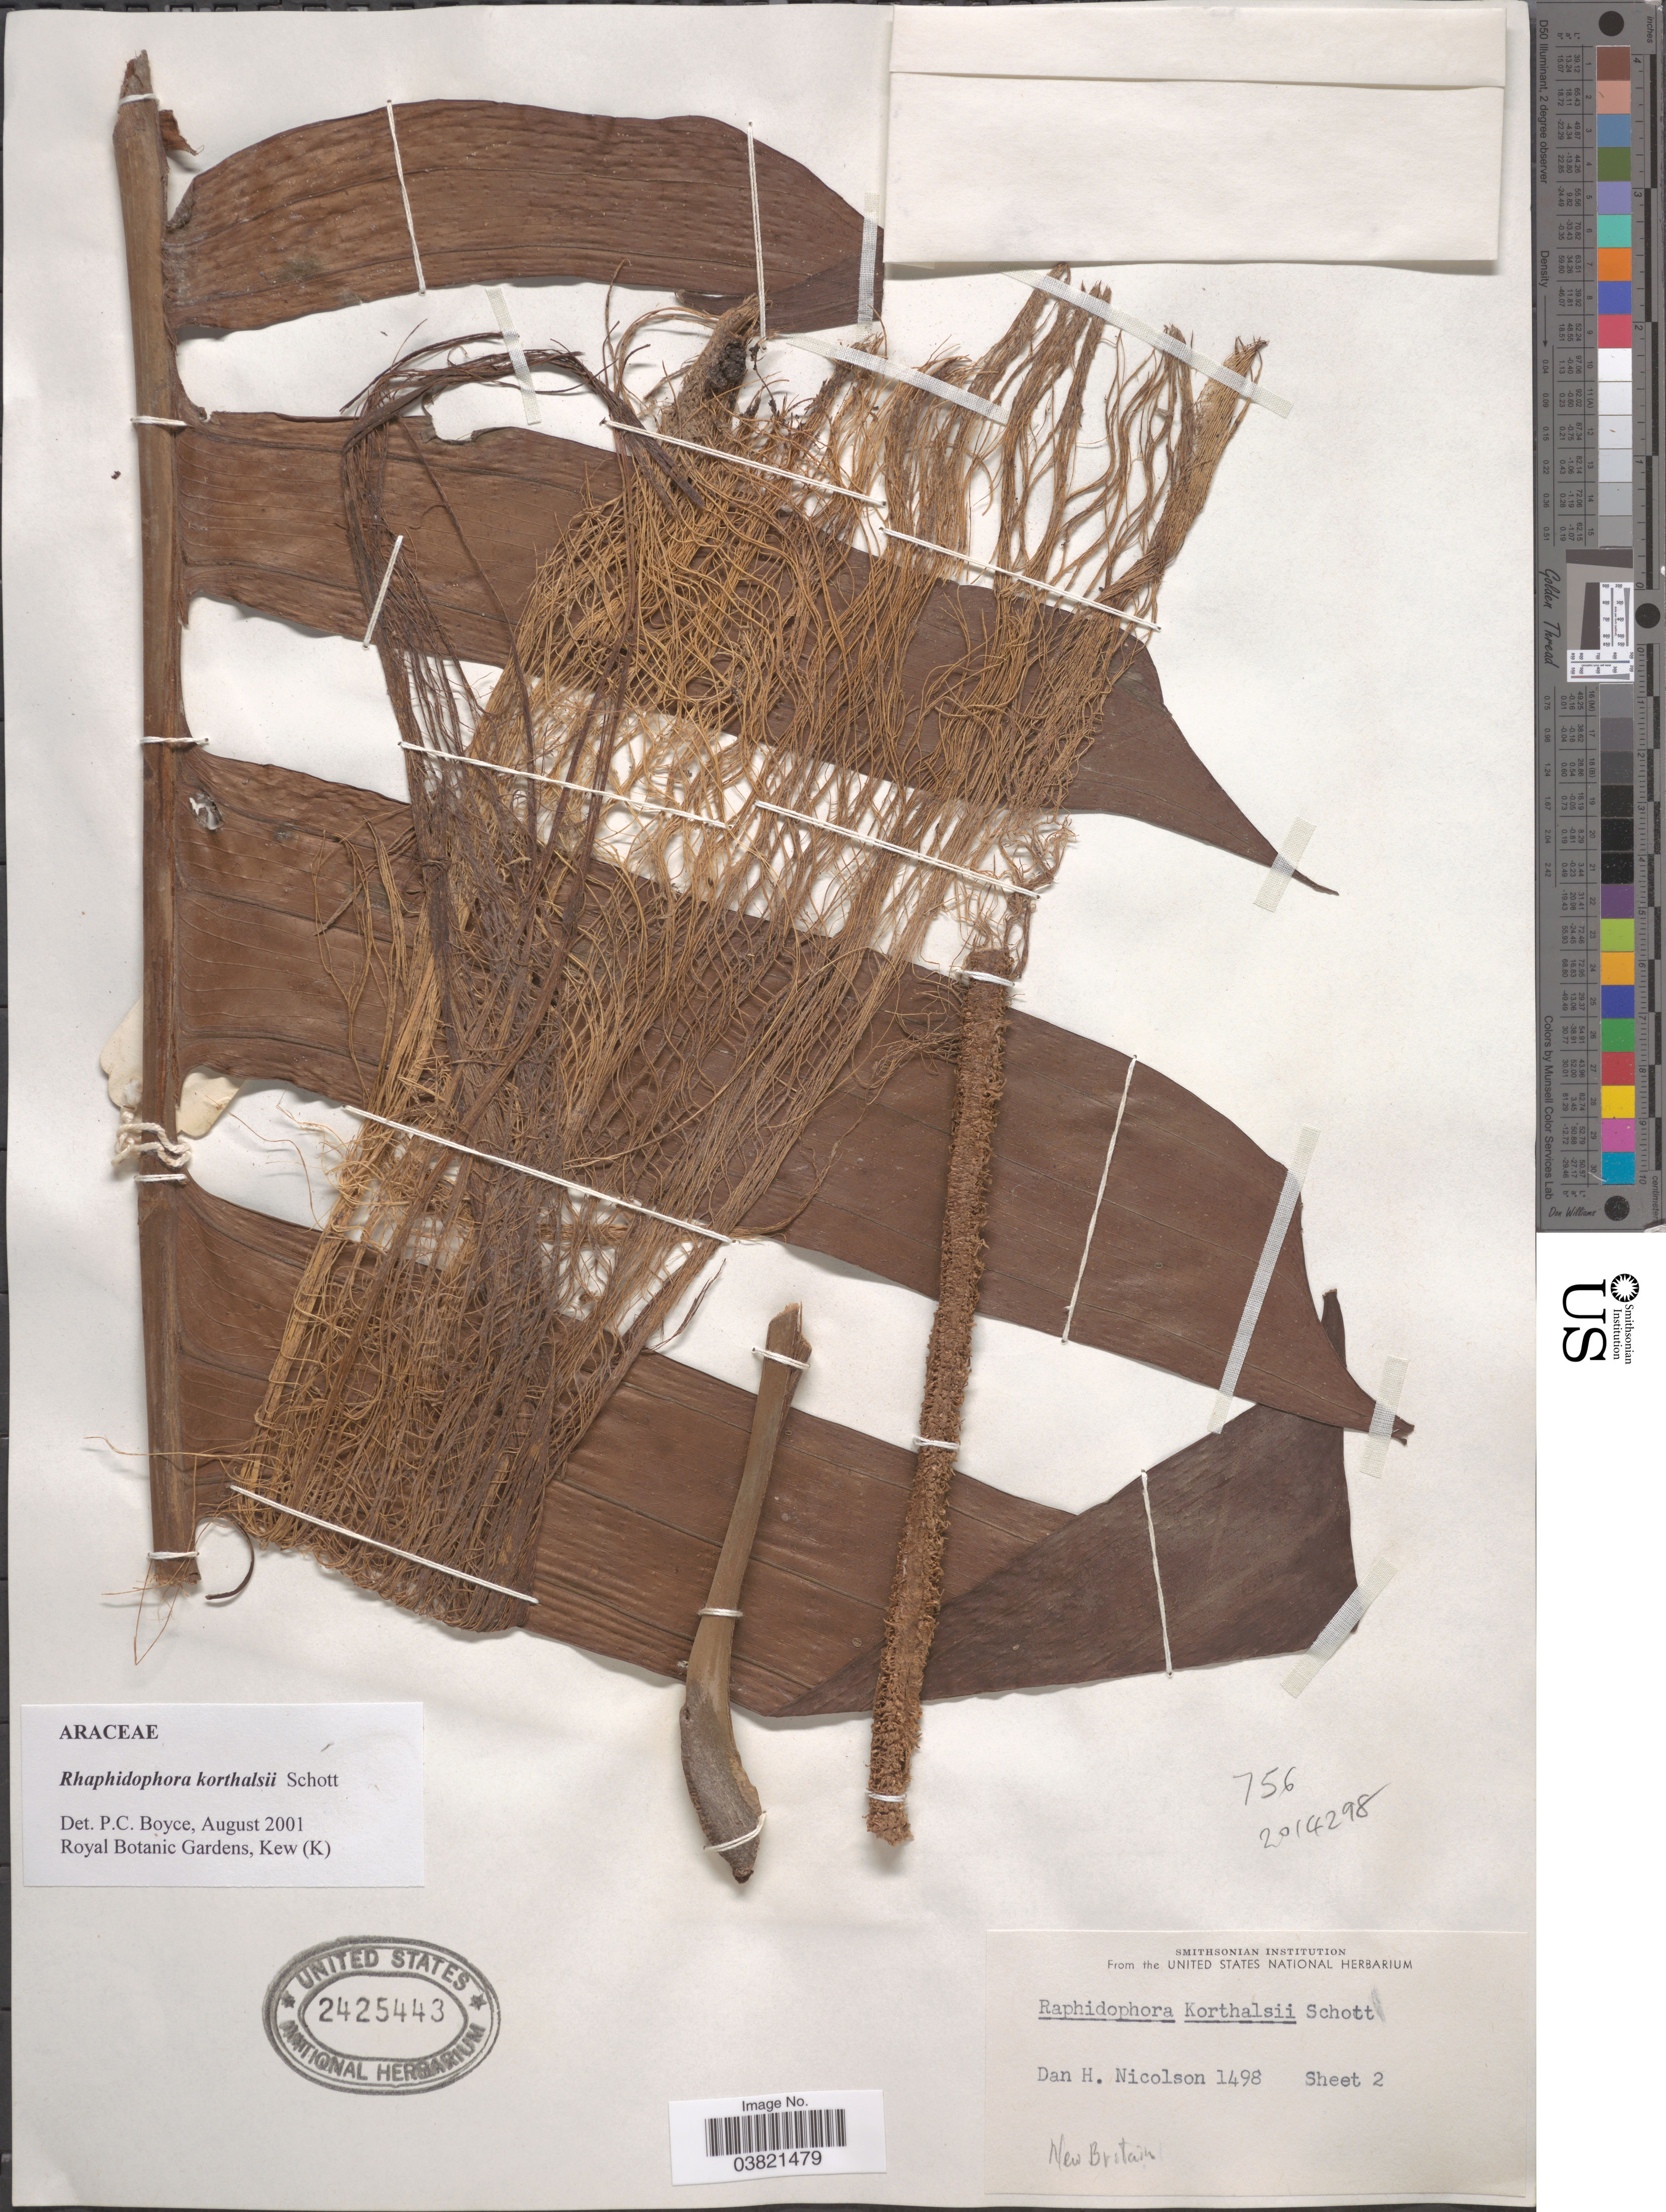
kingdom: Plantae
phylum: Tracheophyta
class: Liliopsida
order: Alismatales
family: Araceae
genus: Rhaphidophora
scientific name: Rhaphidophora korthalsii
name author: Schott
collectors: D. H. Nicolson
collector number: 1498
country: Papua New Guinea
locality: New Britain.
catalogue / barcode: US 2425443